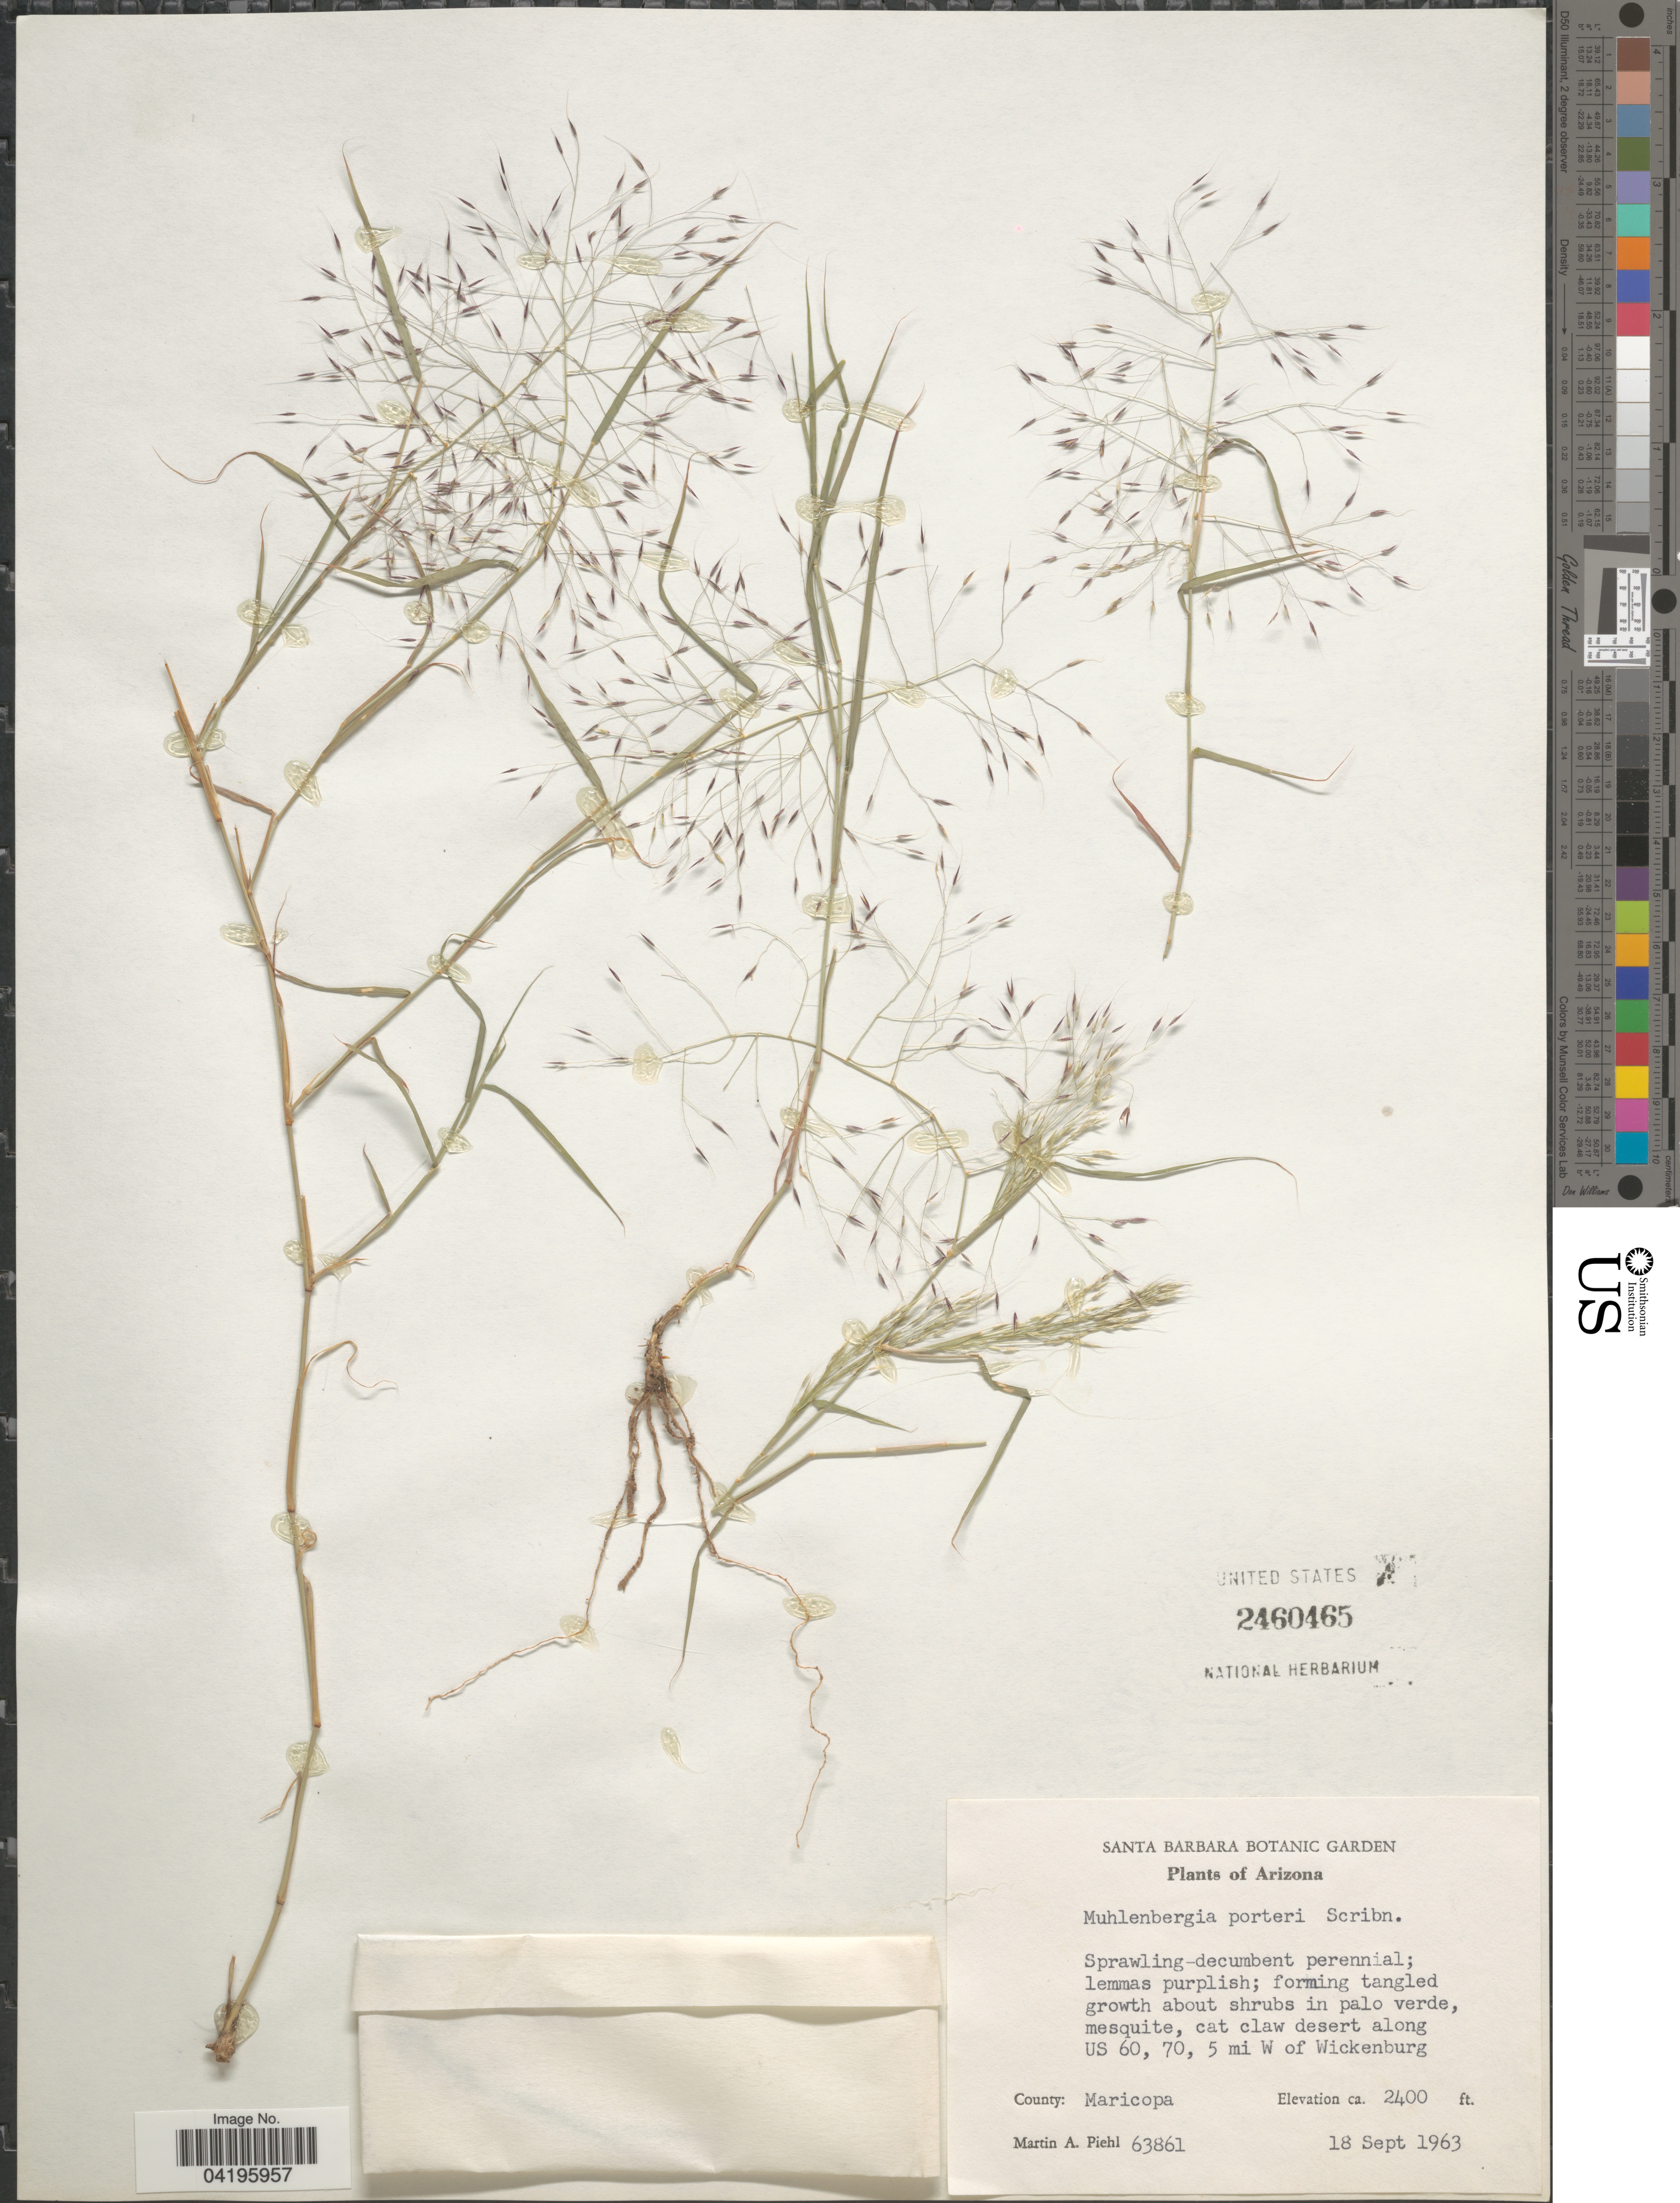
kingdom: Plantae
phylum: Tracheophyta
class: Liliopsida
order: Poales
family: Poaceae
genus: Muhlenbergia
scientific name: Muhlenbergia porteri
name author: Scribn. in W.J. Beal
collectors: M. Piehl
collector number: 63861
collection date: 1963-09-18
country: United States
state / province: Arizona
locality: In palo verde, mesquite, cat claw desert along US 60, 70, 5 mi W of Wickenburg. County: Maricopa.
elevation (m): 732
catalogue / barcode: US 2460465